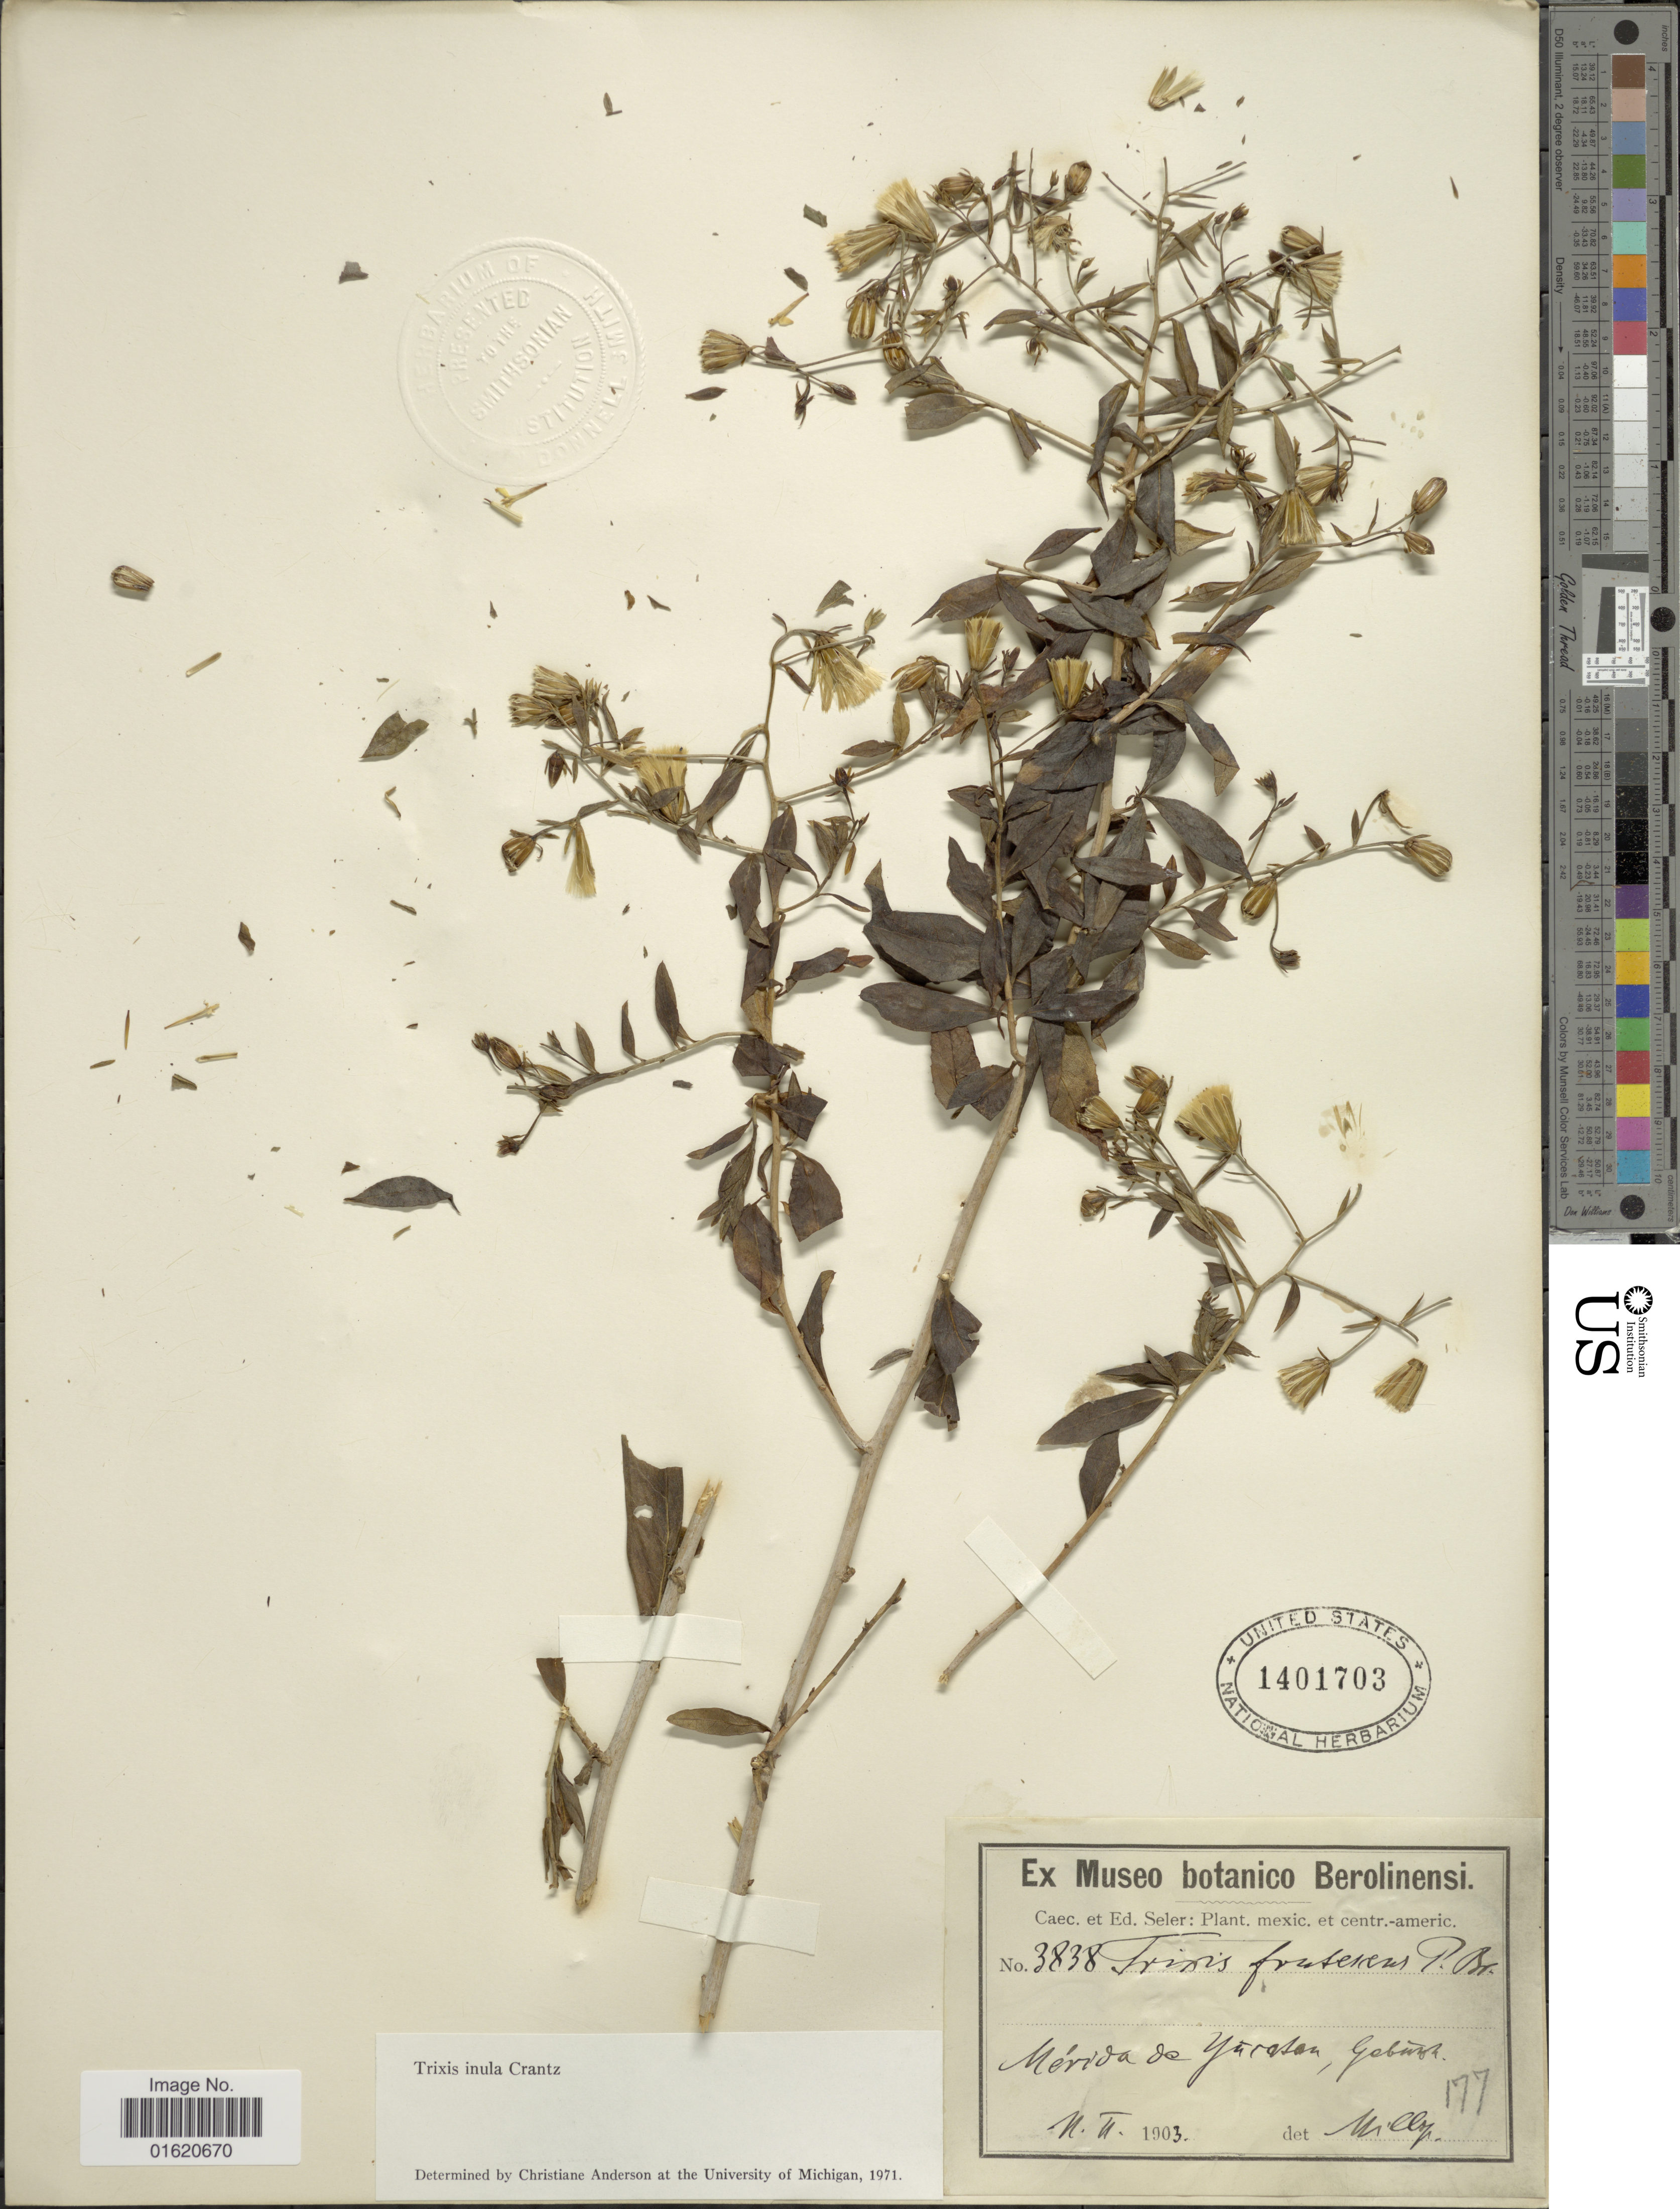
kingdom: Plantae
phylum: Tracheophyta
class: Magnoliopsida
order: Asterales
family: Asteraceae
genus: Trixis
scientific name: Trixis inula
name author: Crantz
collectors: ex Caec. et Ed Seler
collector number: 3838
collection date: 1903-02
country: Mexico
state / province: Yucatán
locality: Merida de Yucatan, Gebusch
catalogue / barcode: US 1401703